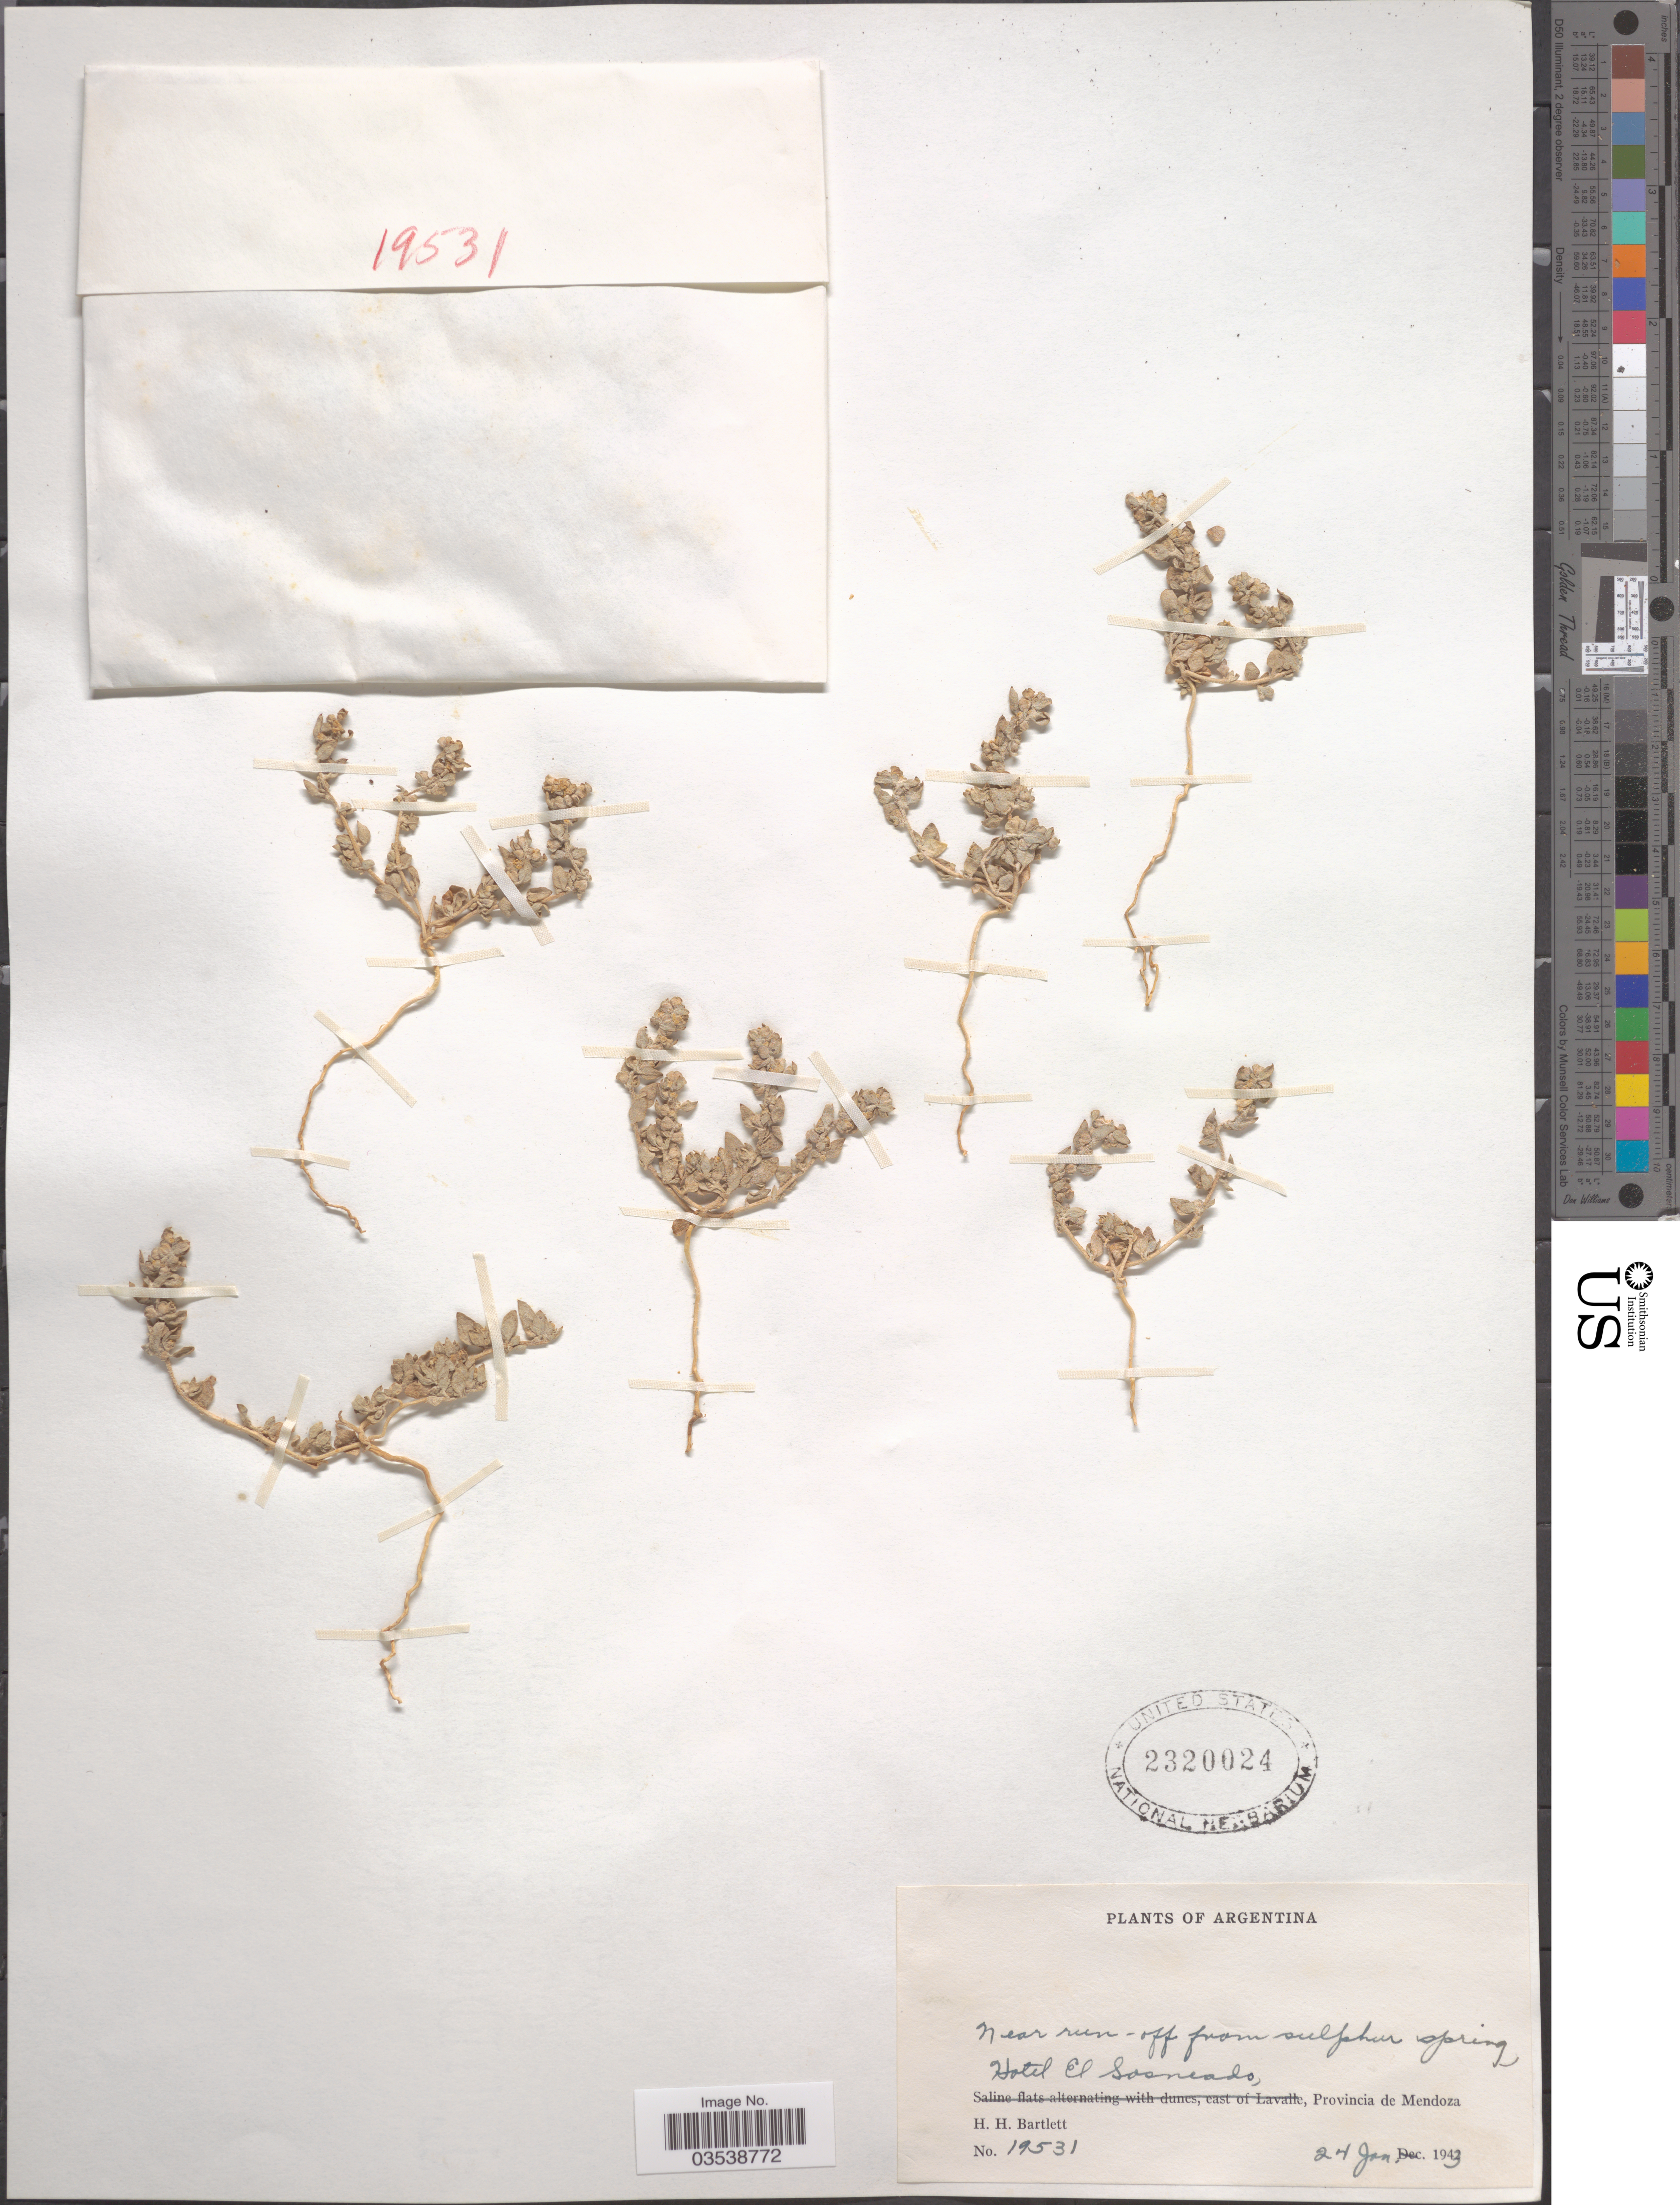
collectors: H. H. Bartlett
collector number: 19531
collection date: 1943-01-24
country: Argentina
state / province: Mendoza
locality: Near run-off from sulphur spring, Hotel El Sosneado.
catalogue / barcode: US 2320024